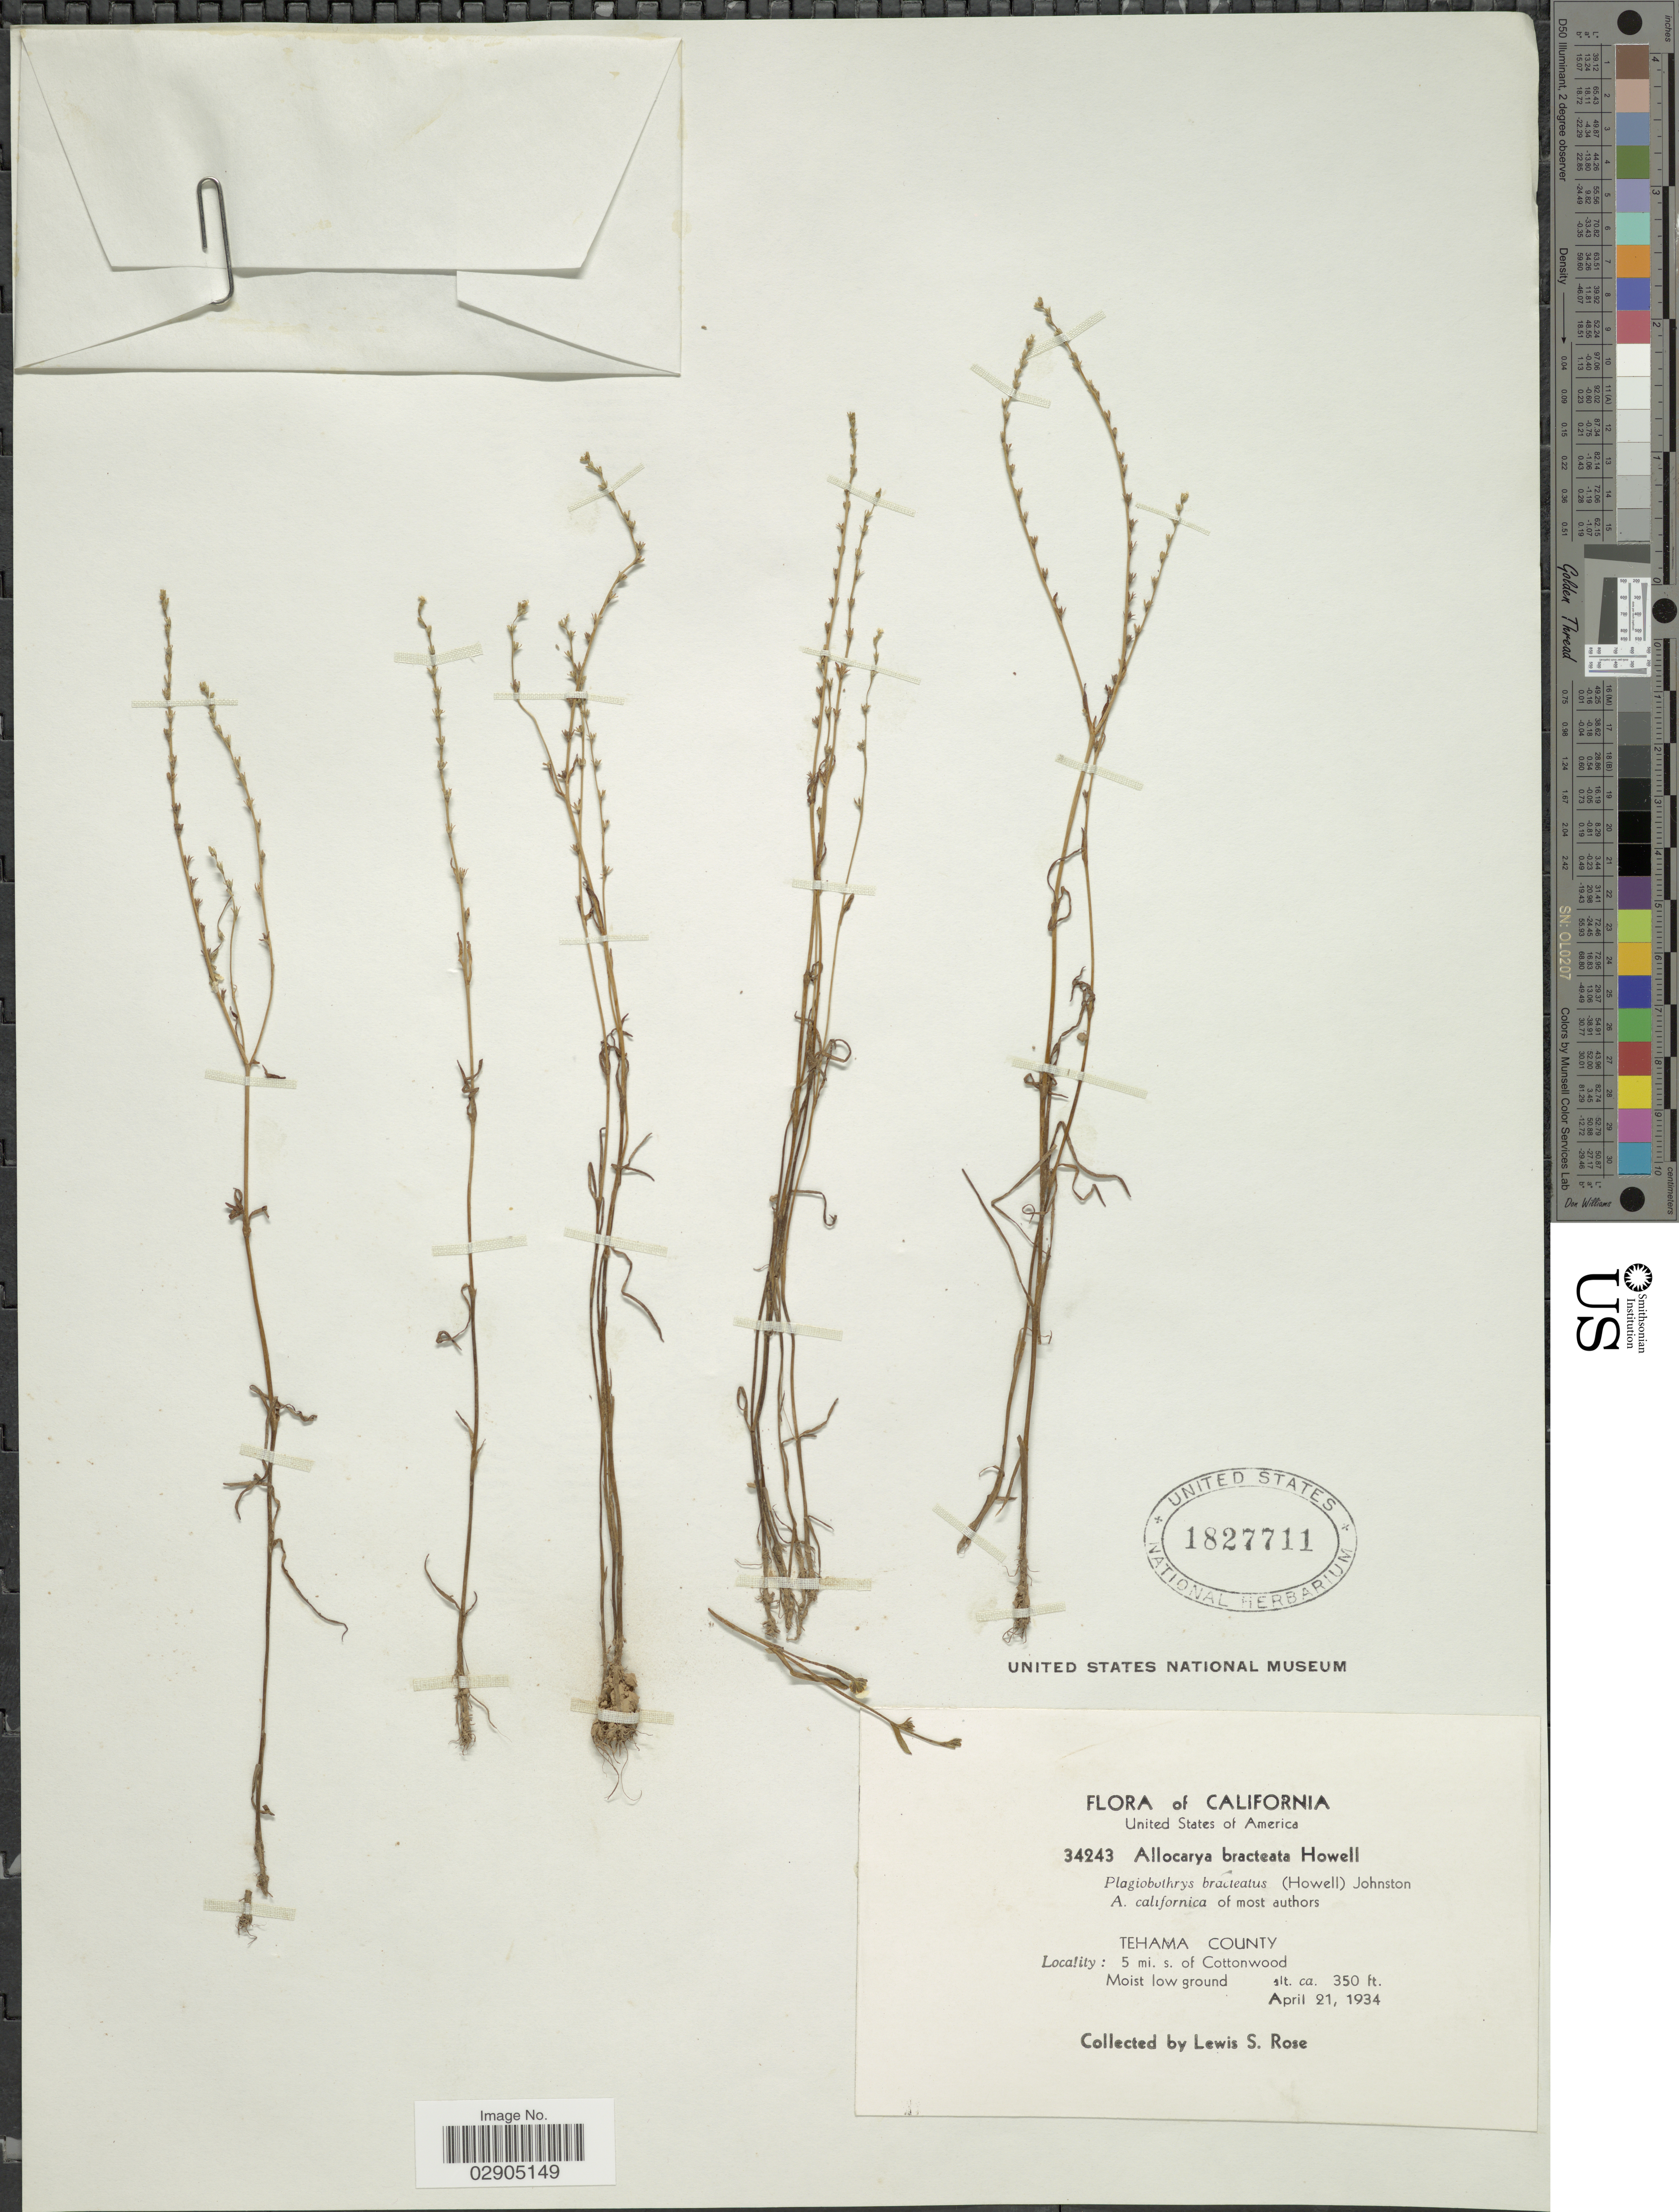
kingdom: Plantae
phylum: Tracheophyta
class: Magnoliopsida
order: Boraginales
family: Boraginaceae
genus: Allocarya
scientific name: Allocarya bracteata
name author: Howell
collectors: L. S. Rose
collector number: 34243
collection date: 1934-04-21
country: United States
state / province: California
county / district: Tehama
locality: Tehama County, 5 mi. s. of Cottonwood.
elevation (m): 107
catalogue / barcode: US 1827711